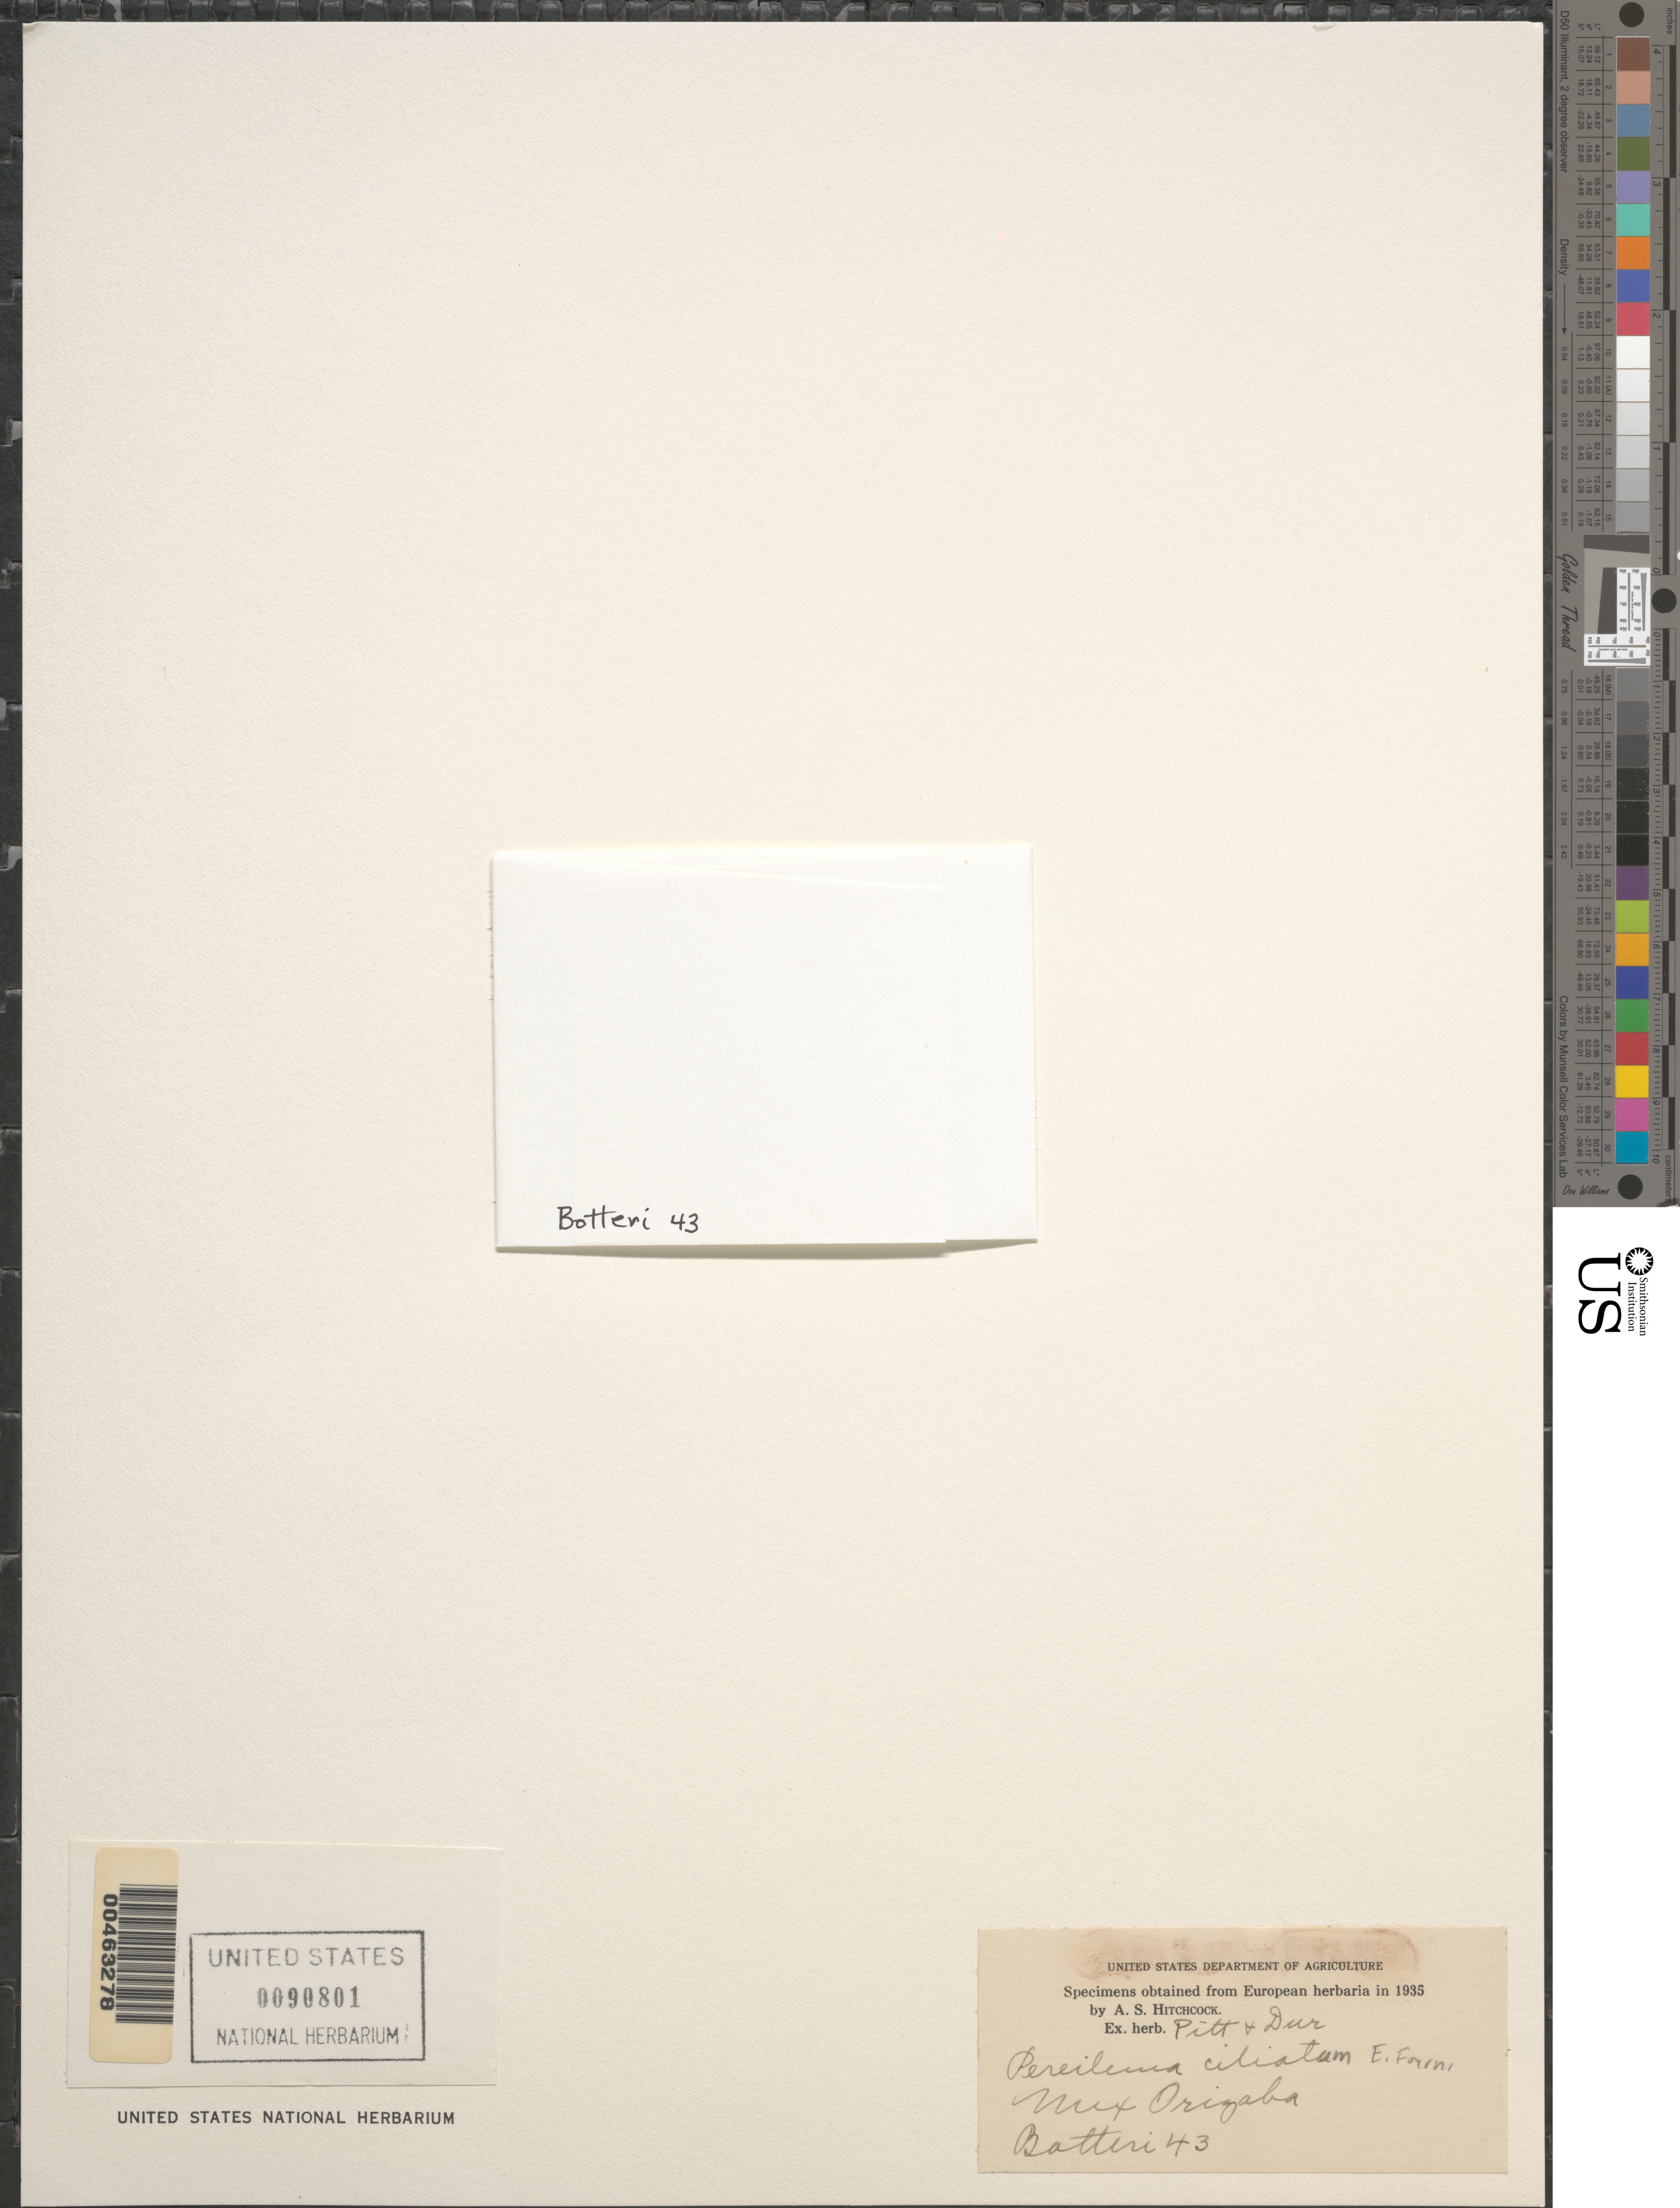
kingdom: Plantae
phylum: Tracheophyta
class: Liliopsida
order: Poales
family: Poaceae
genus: Pereilema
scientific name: Pereilema crinitum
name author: J. Presl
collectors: -. Botteri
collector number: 43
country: Mexico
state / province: Veracruz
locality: Orizaba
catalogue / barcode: US 90801